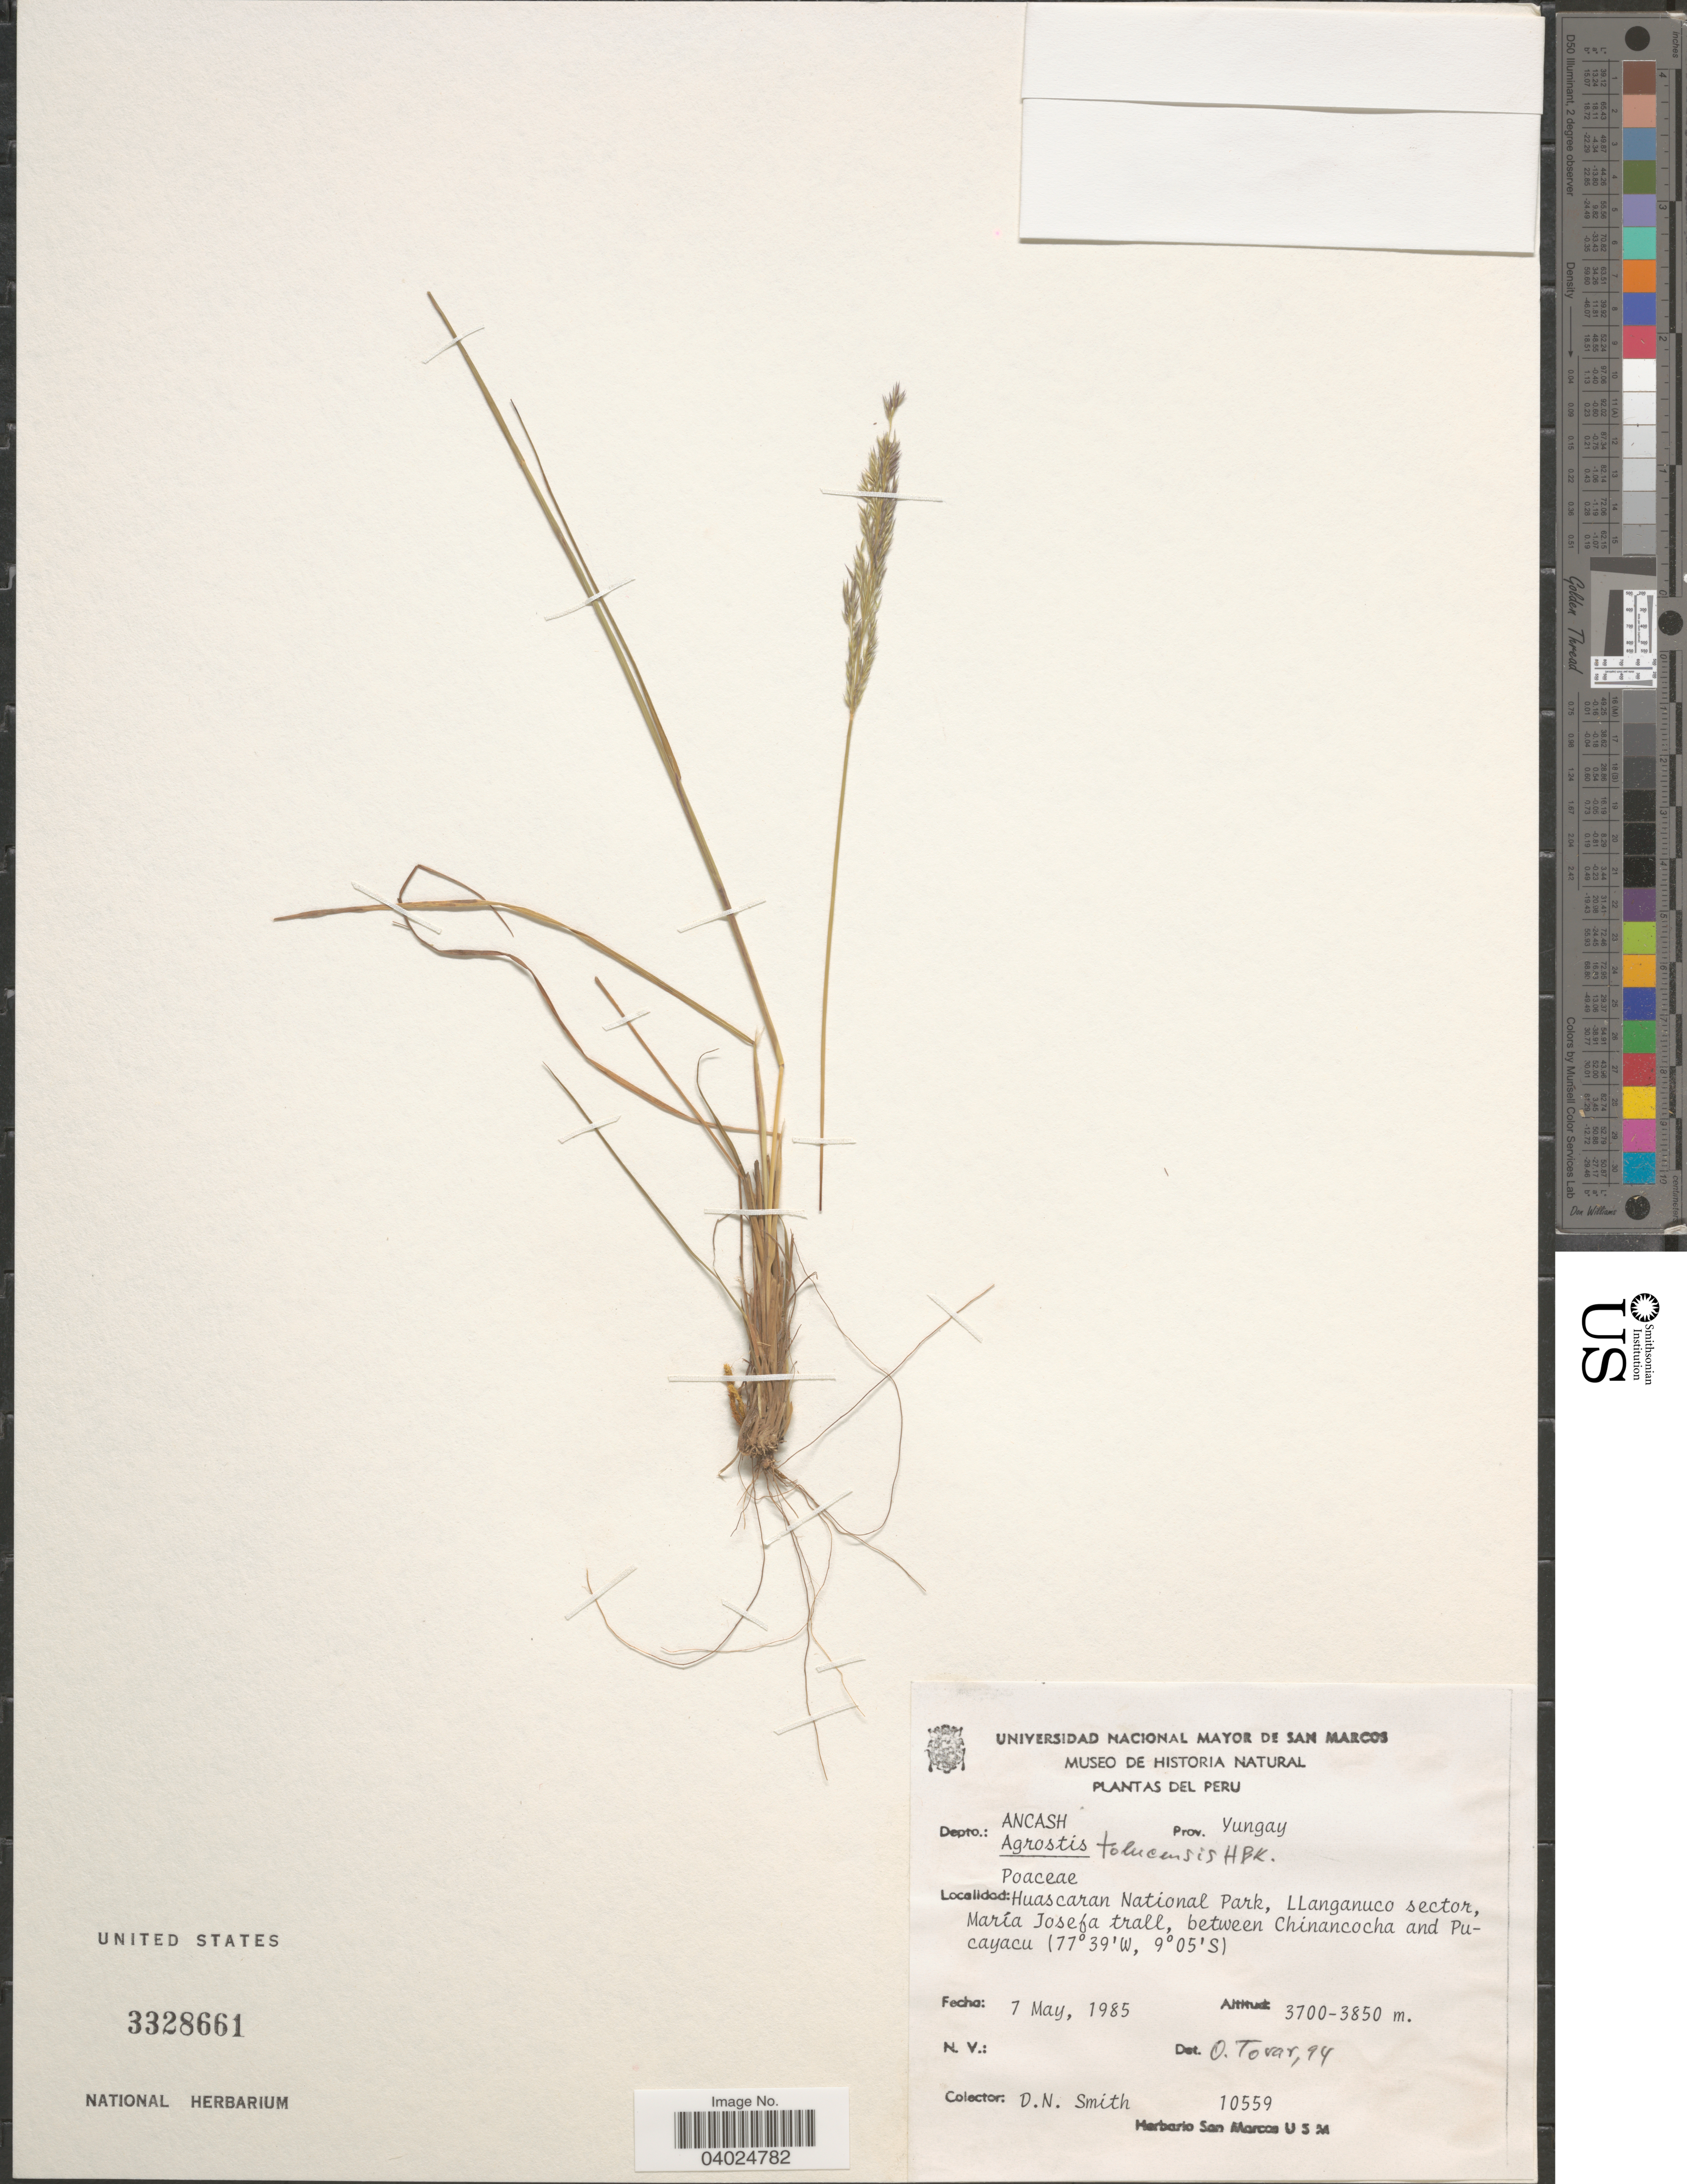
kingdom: Plantae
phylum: Tracheophyta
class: Liliopsida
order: Poales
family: Poaceae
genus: Agrostis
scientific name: Agrostis tolucensis Kunth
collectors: D. Smith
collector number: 10559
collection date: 1985-05-07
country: Peru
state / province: Ancash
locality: Depto.: Ancash. Prov. Yungay. Huascaran National Park, Llanganuco sector, María Josefa trall, between Chinancocha and Pucayacu.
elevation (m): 3700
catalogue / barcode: US 3328661